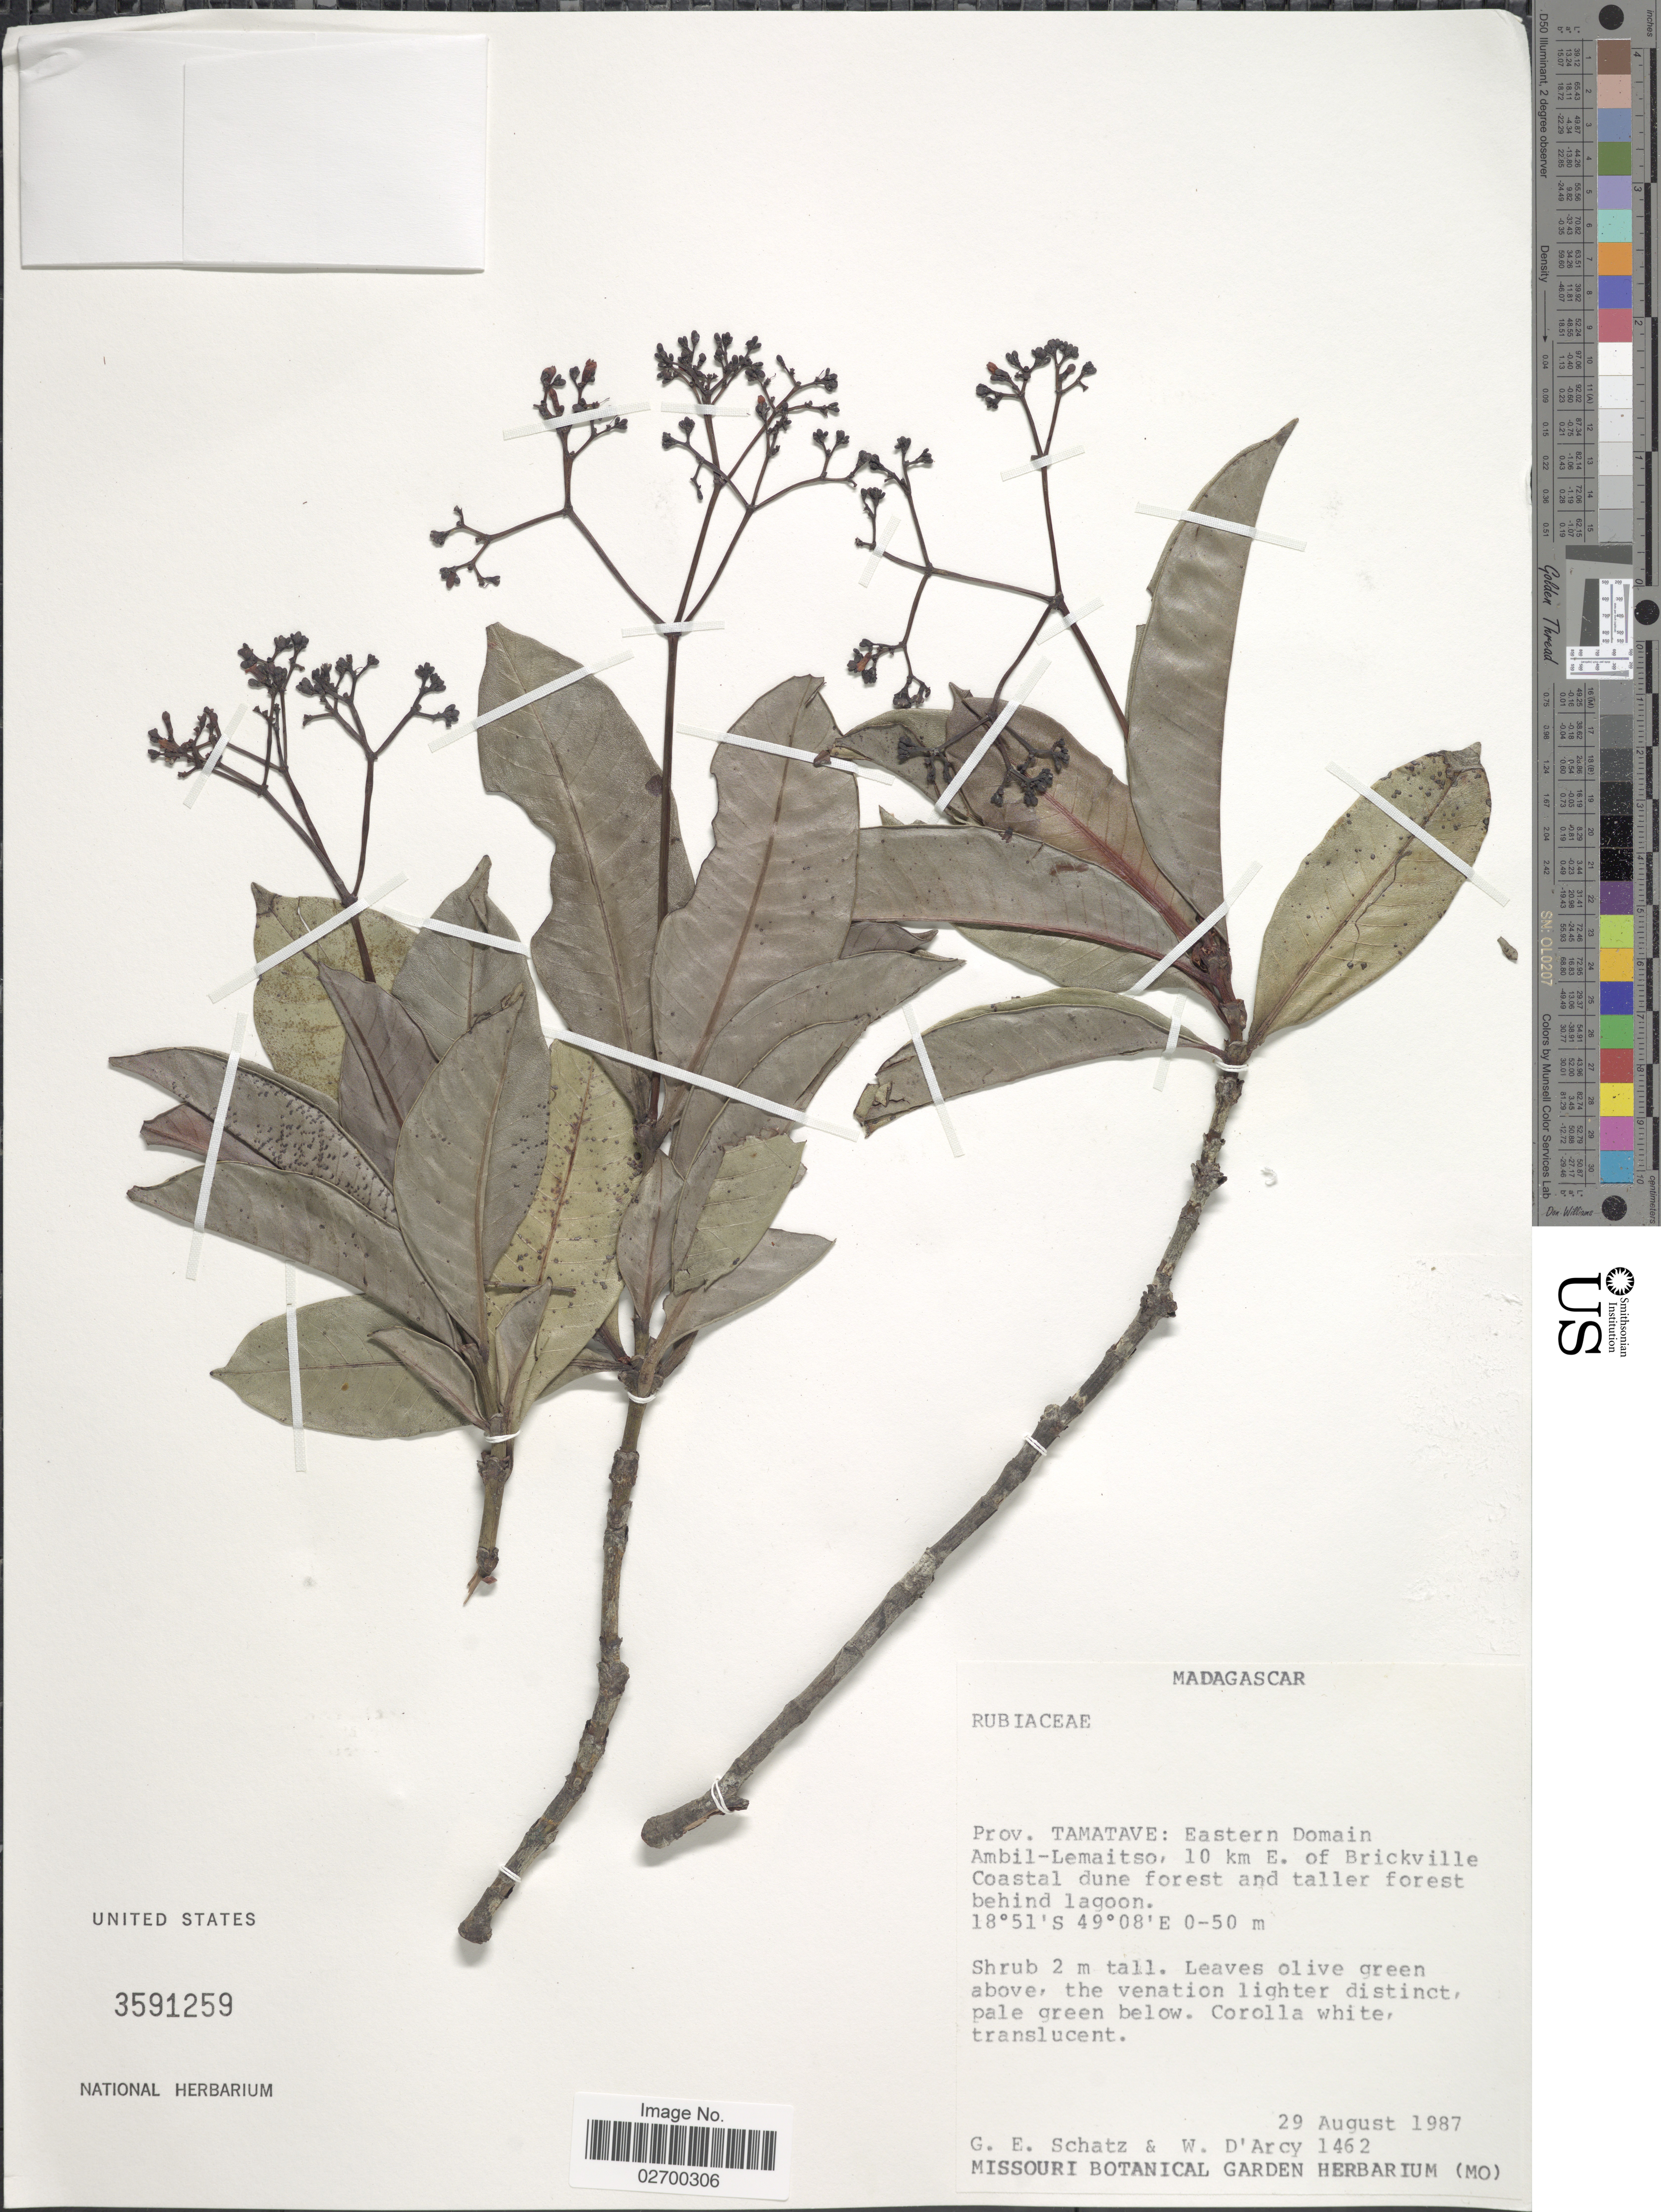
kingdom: Plantae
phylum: Tracheophyta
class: Magnoliopsida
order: Gentianales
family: Rubiaceae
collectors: G. Schatz & W. G. D'Arcy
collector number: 1462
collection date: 1987-08-29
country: Madagascar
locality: Prov. Tamatave: Eastern Domain Ambil-Lemaitso, 10 km E. of Brickville Coastal dune forest and taller forest behind lagoon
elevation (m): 0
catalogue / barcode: US 3591259